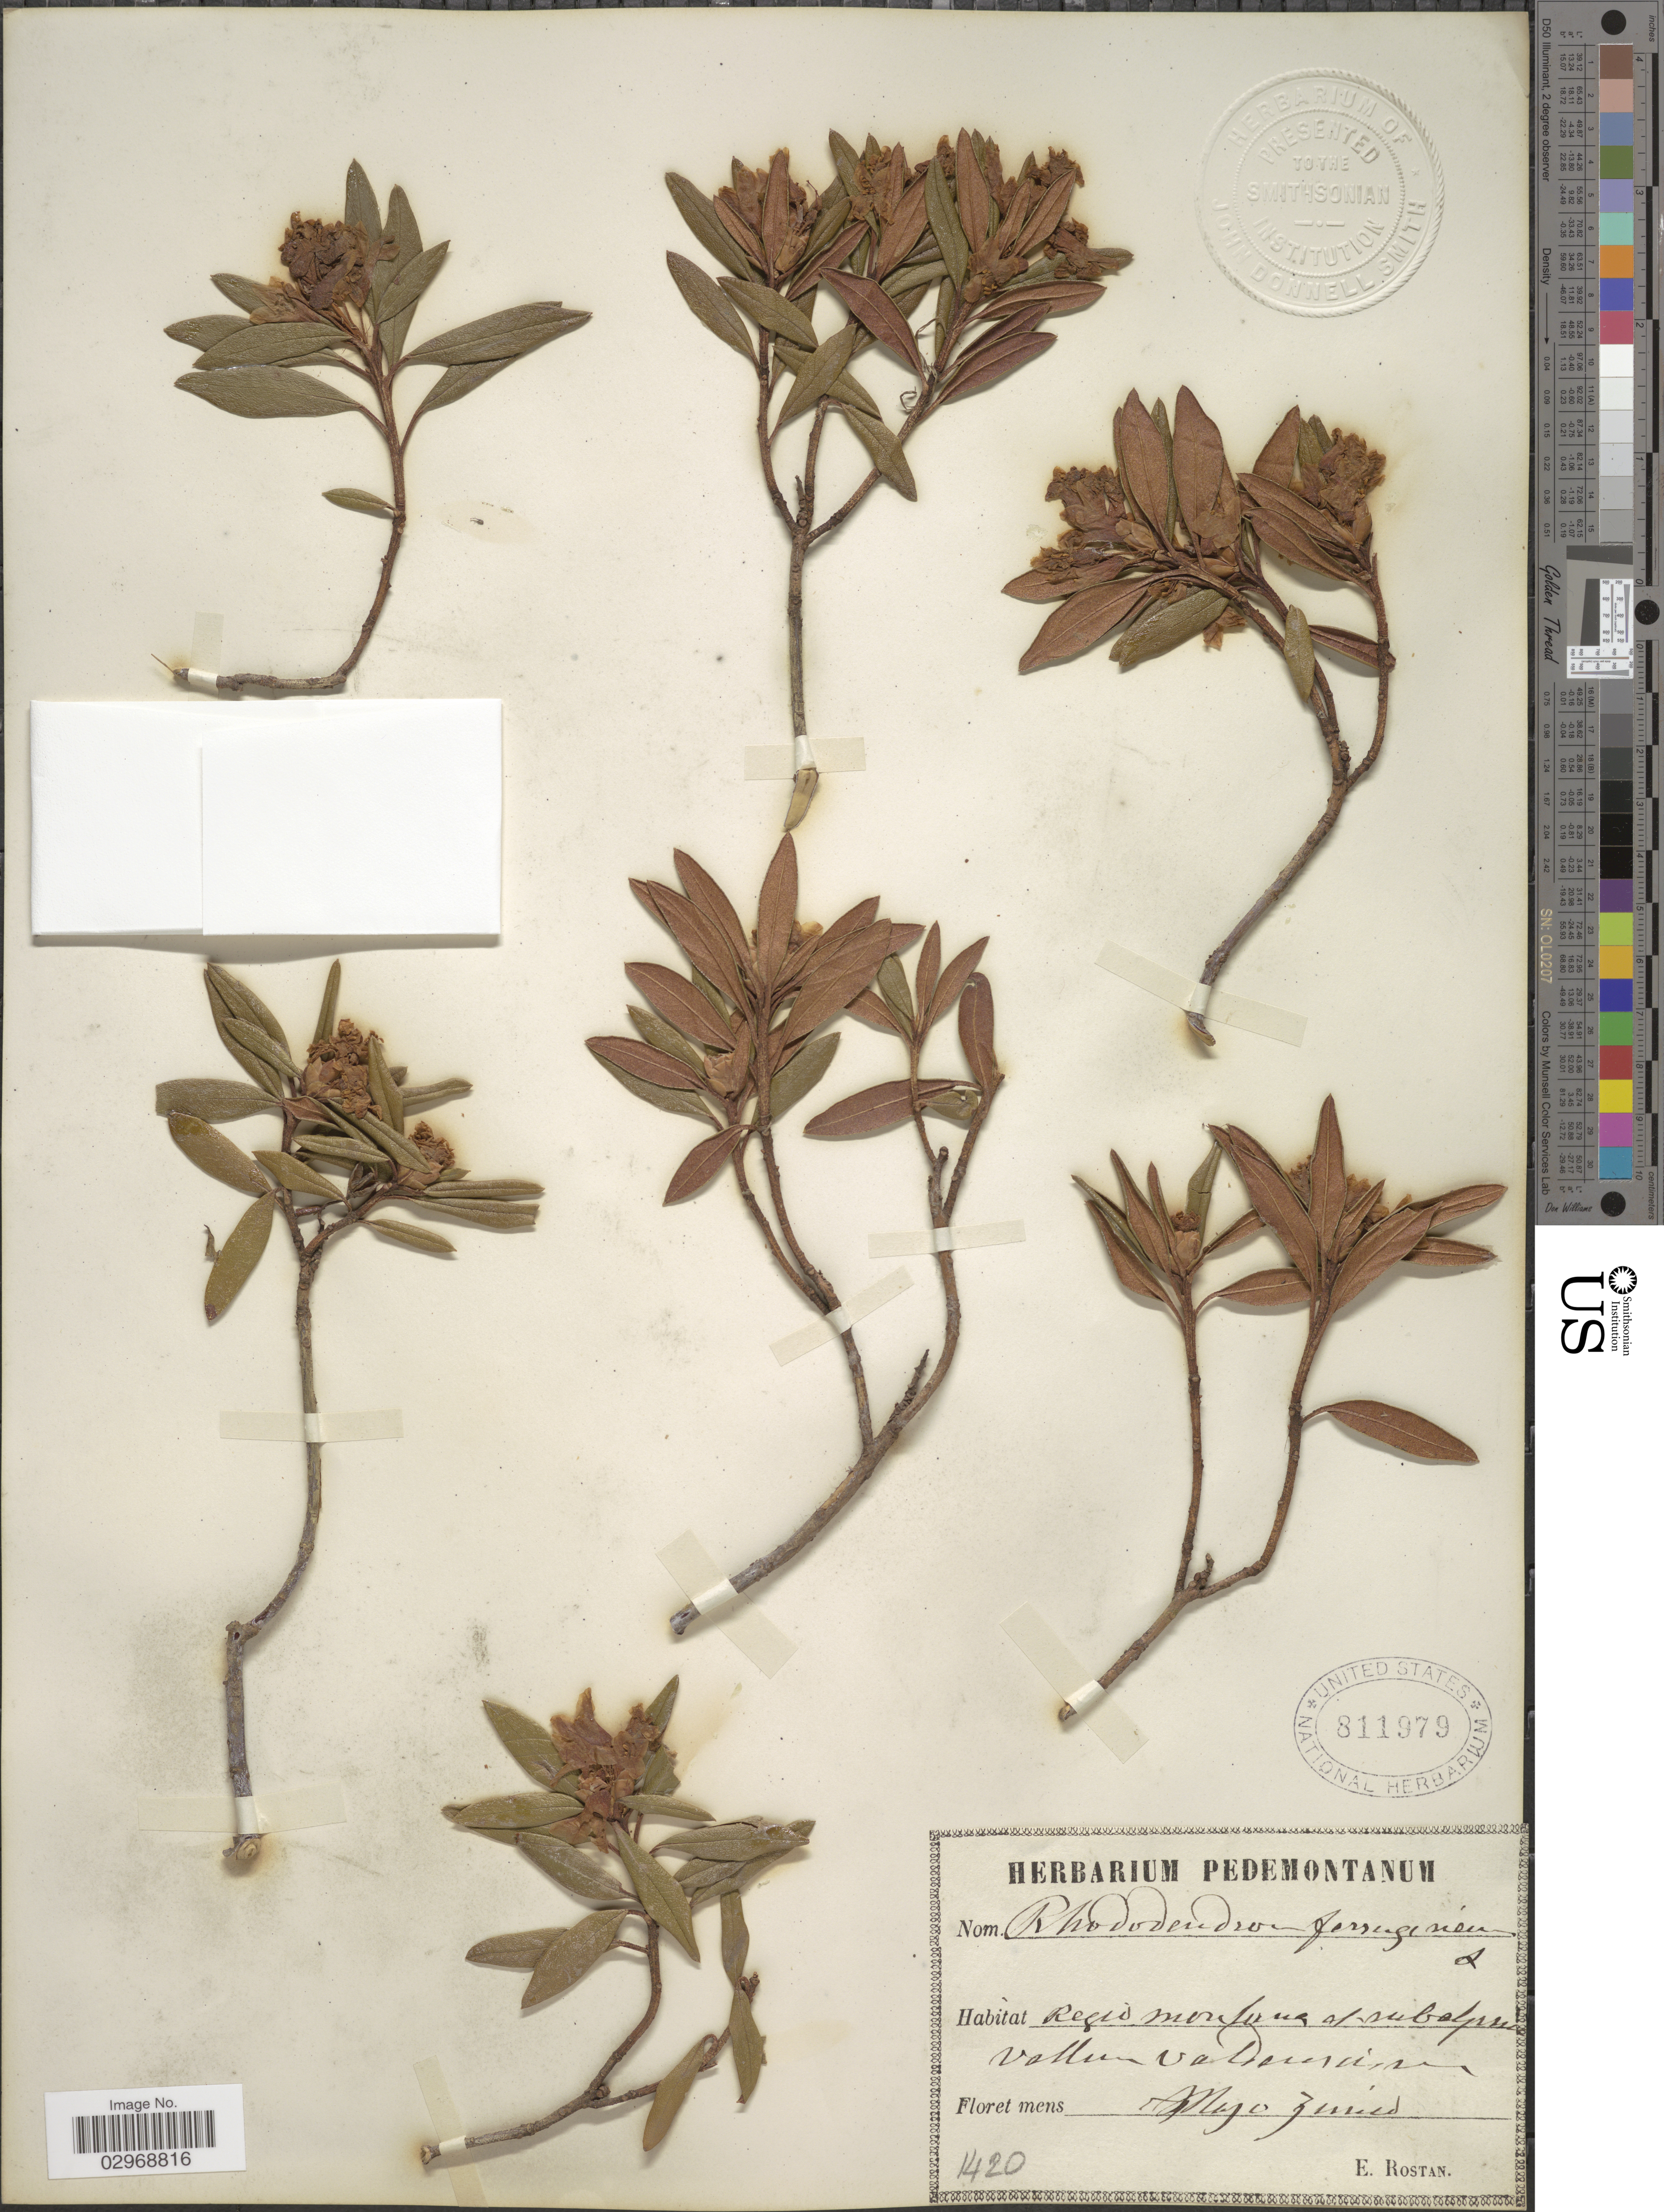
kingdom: Plantae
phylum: Tracheophyta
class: Magnoliopsida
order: Ericales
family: Ericaceae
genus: Rhododendron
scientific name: Rhododendron ferrugineum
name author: L.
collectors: E. Rostan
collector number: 1420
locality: Regio montana al subalpinum vallum Vallanium. [interpreted]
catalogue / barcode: US 811979